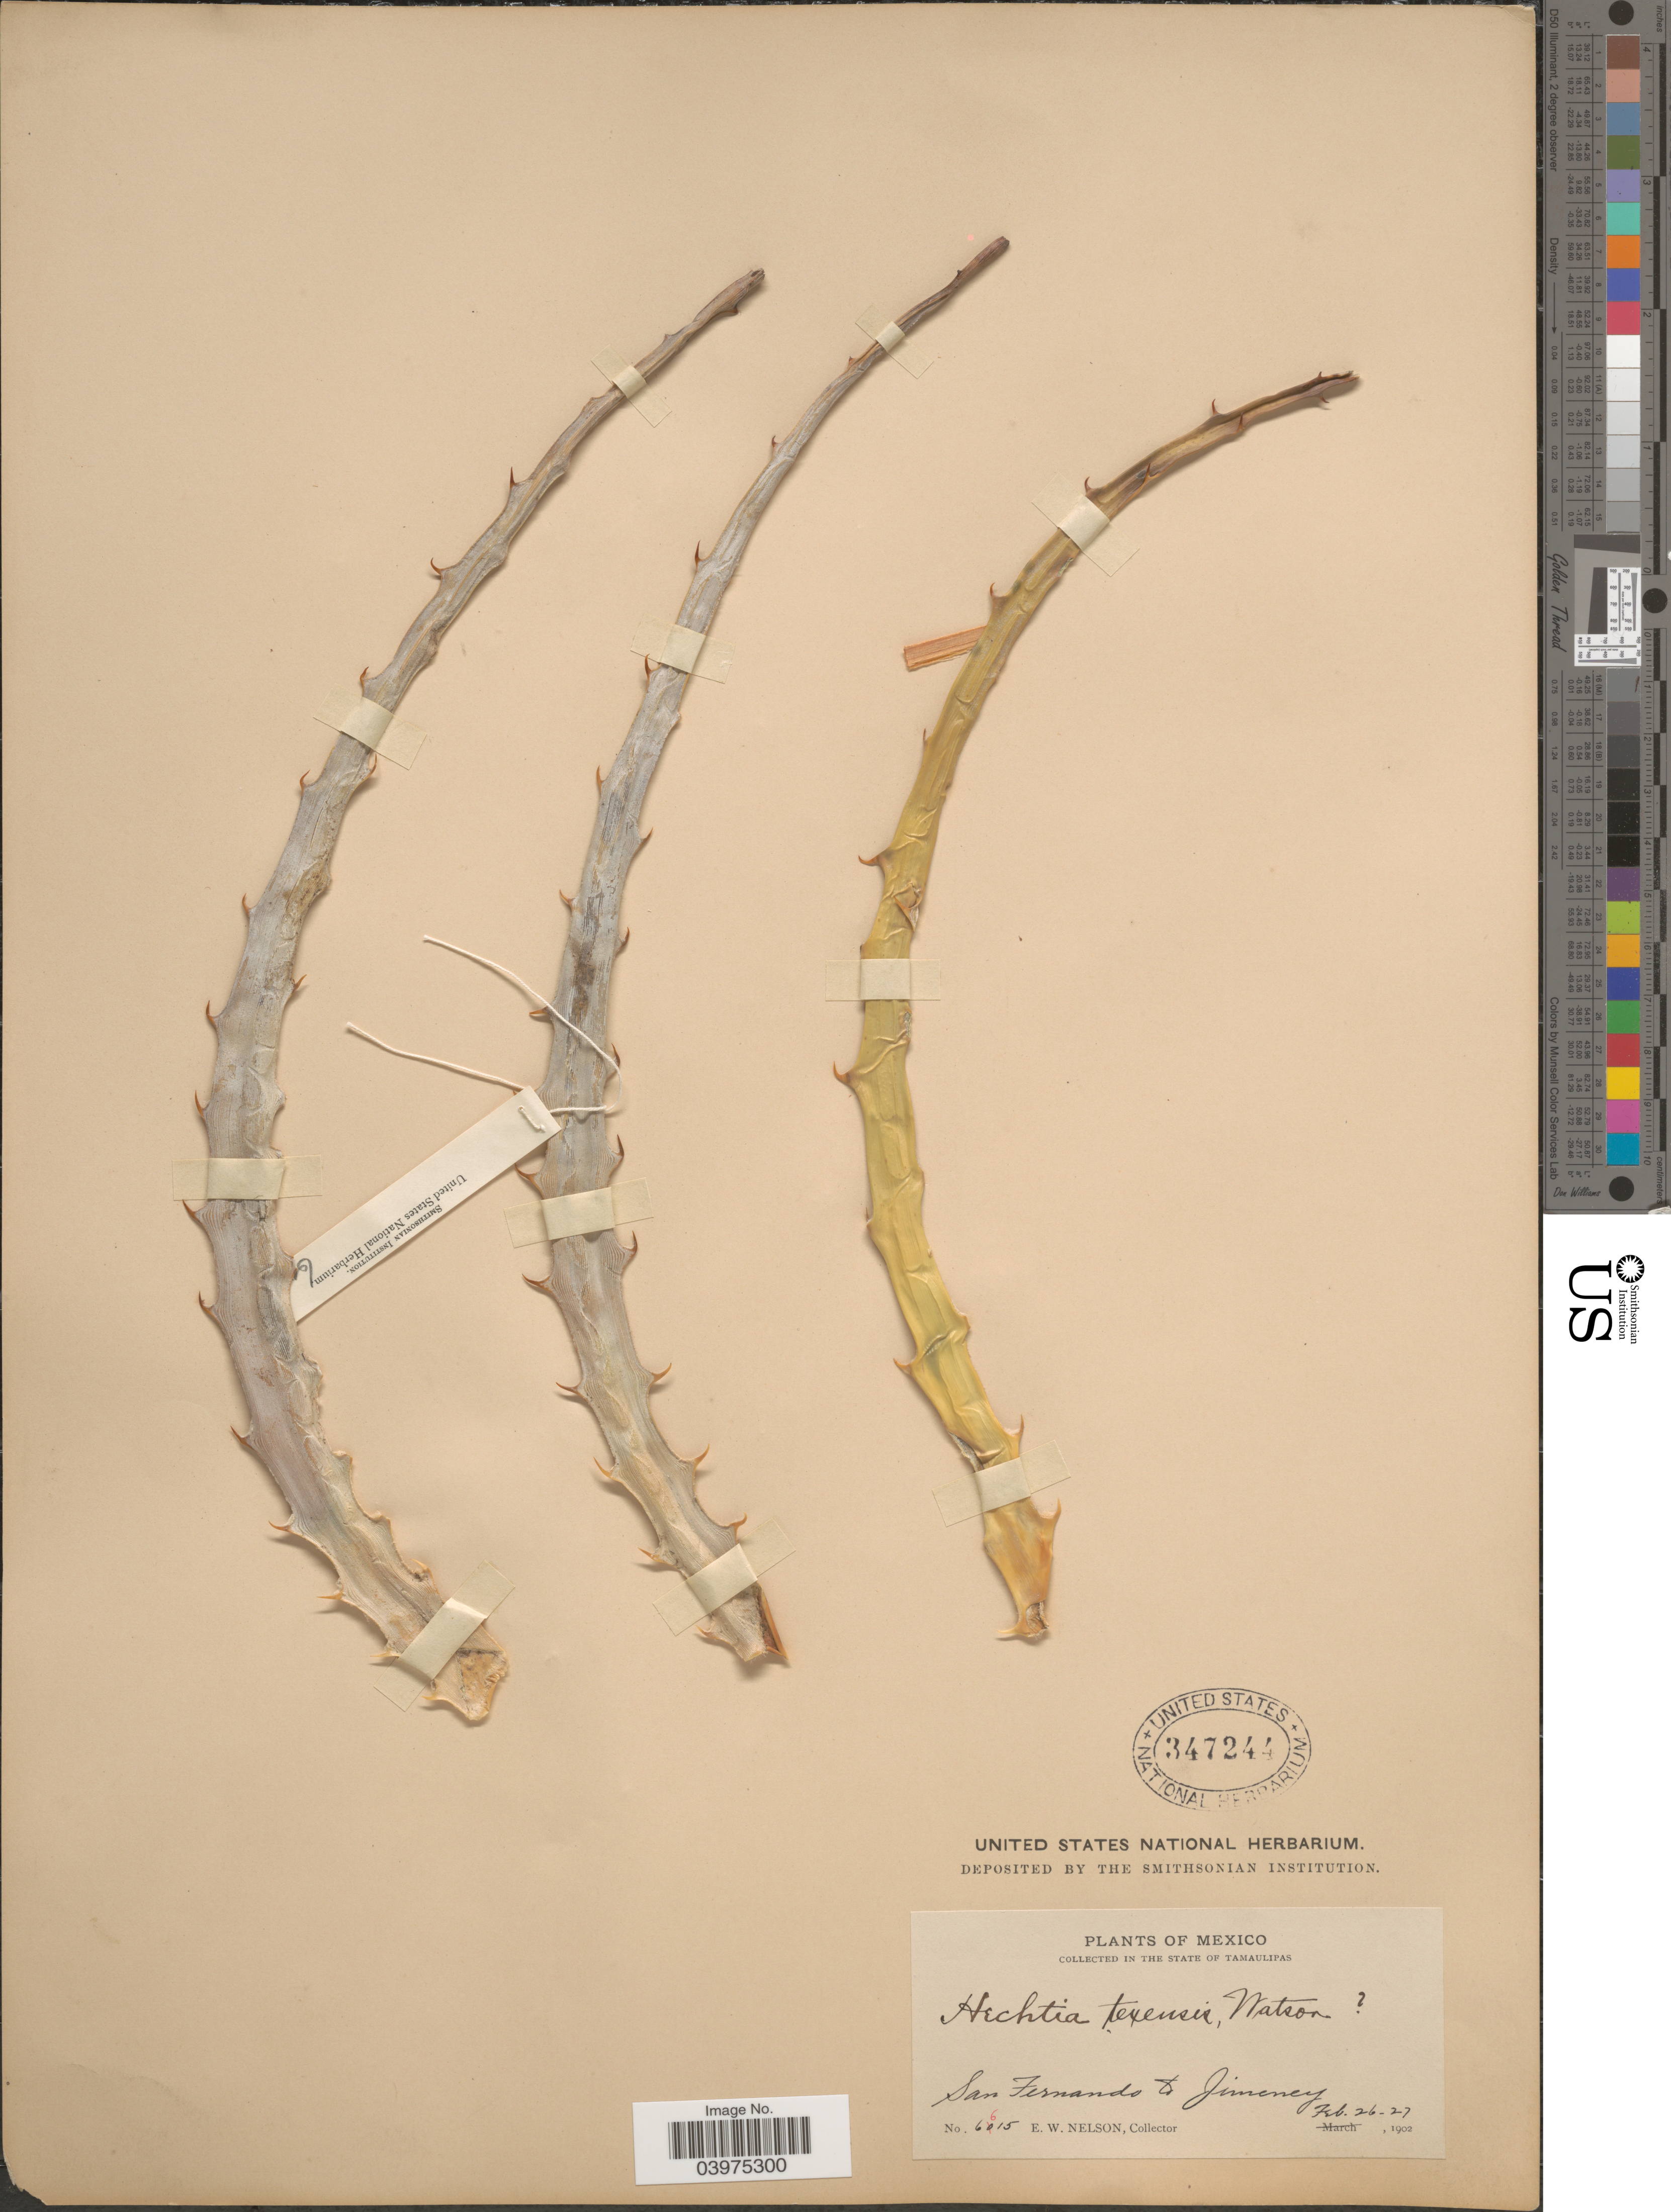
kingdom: Plantae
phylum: Tracheophyta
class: Liliopsida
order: Poales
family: Bromeliaceae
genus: Hechtia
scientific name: Hechtia texensis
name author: S. Watson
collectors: E. W. Nelson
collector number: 6615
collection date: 1902-02-26/1902-02-27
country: Mexico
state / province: Tamaulipas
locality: San Fernando to Jimeney.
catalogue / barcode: US 347244